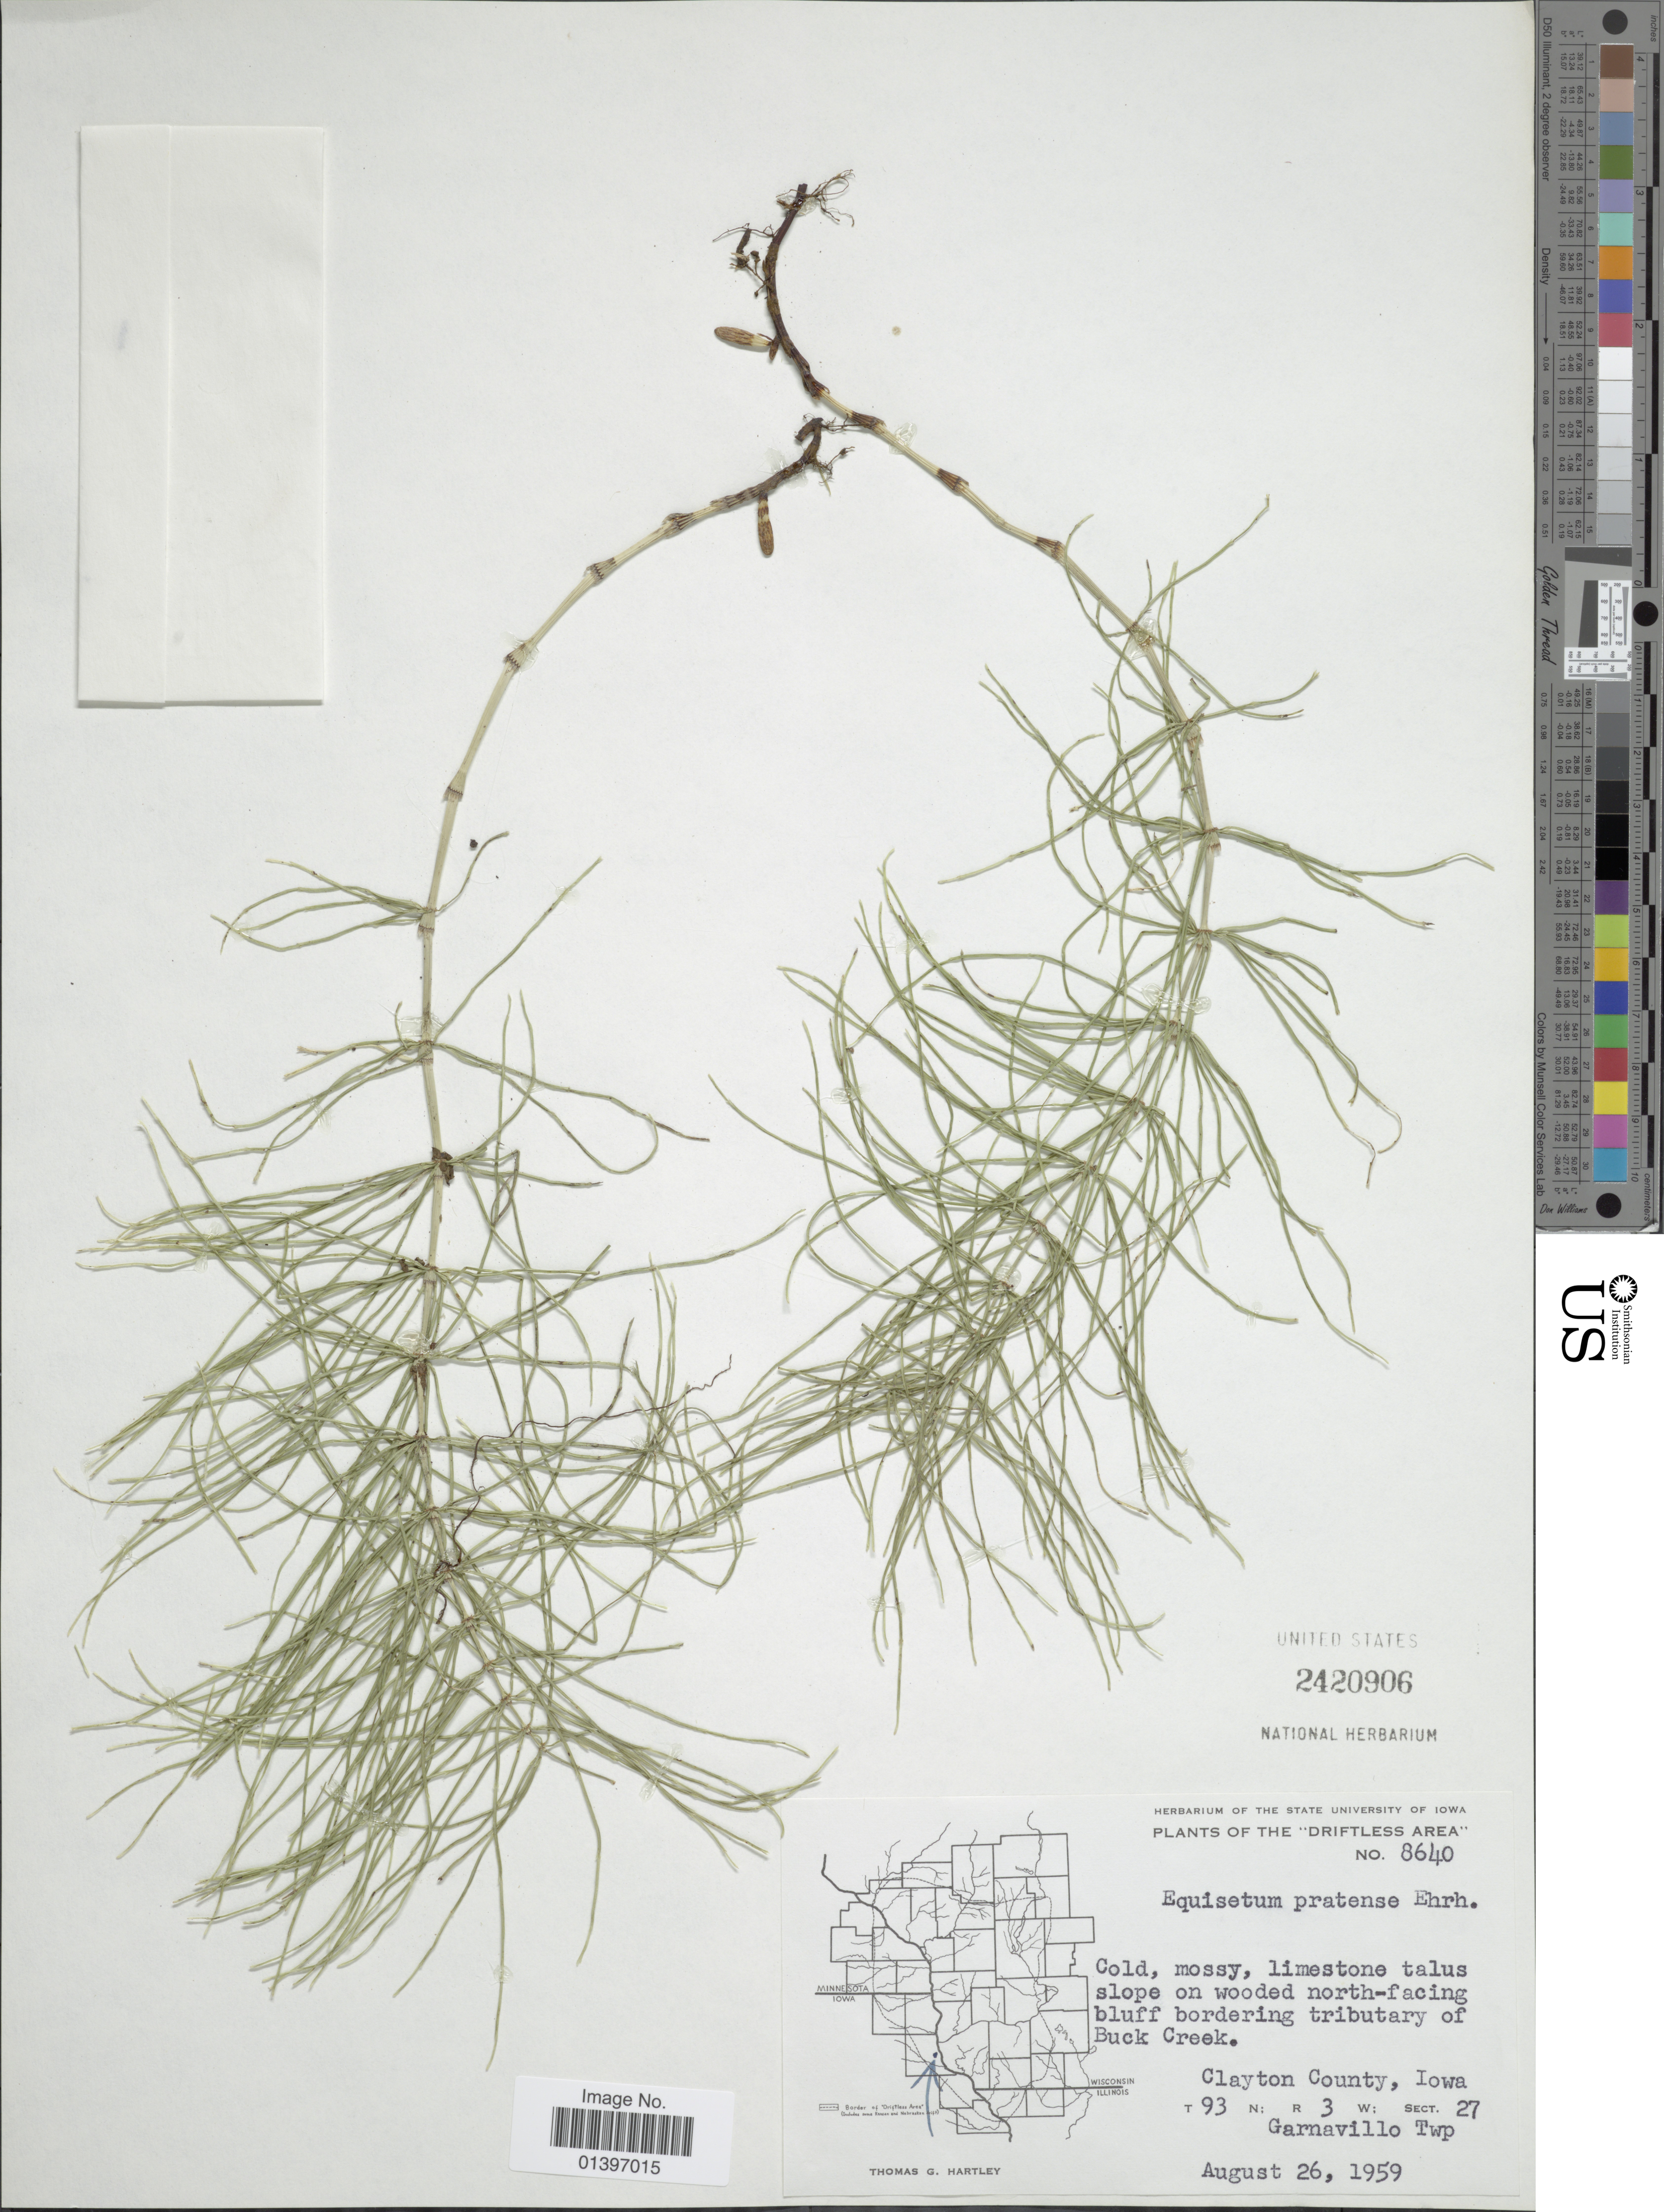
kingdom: Plantae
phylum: Tracheophyta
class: Polypodiopsida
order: Equisetales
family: Equisetaceae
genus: Equisetum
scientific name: Equisetum pratense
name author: Ehrh.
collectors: T. G. Hartley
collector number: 8640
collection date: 1959-08-26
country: United States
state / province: Iowa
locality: Driftless Area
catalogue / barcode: US 2420906